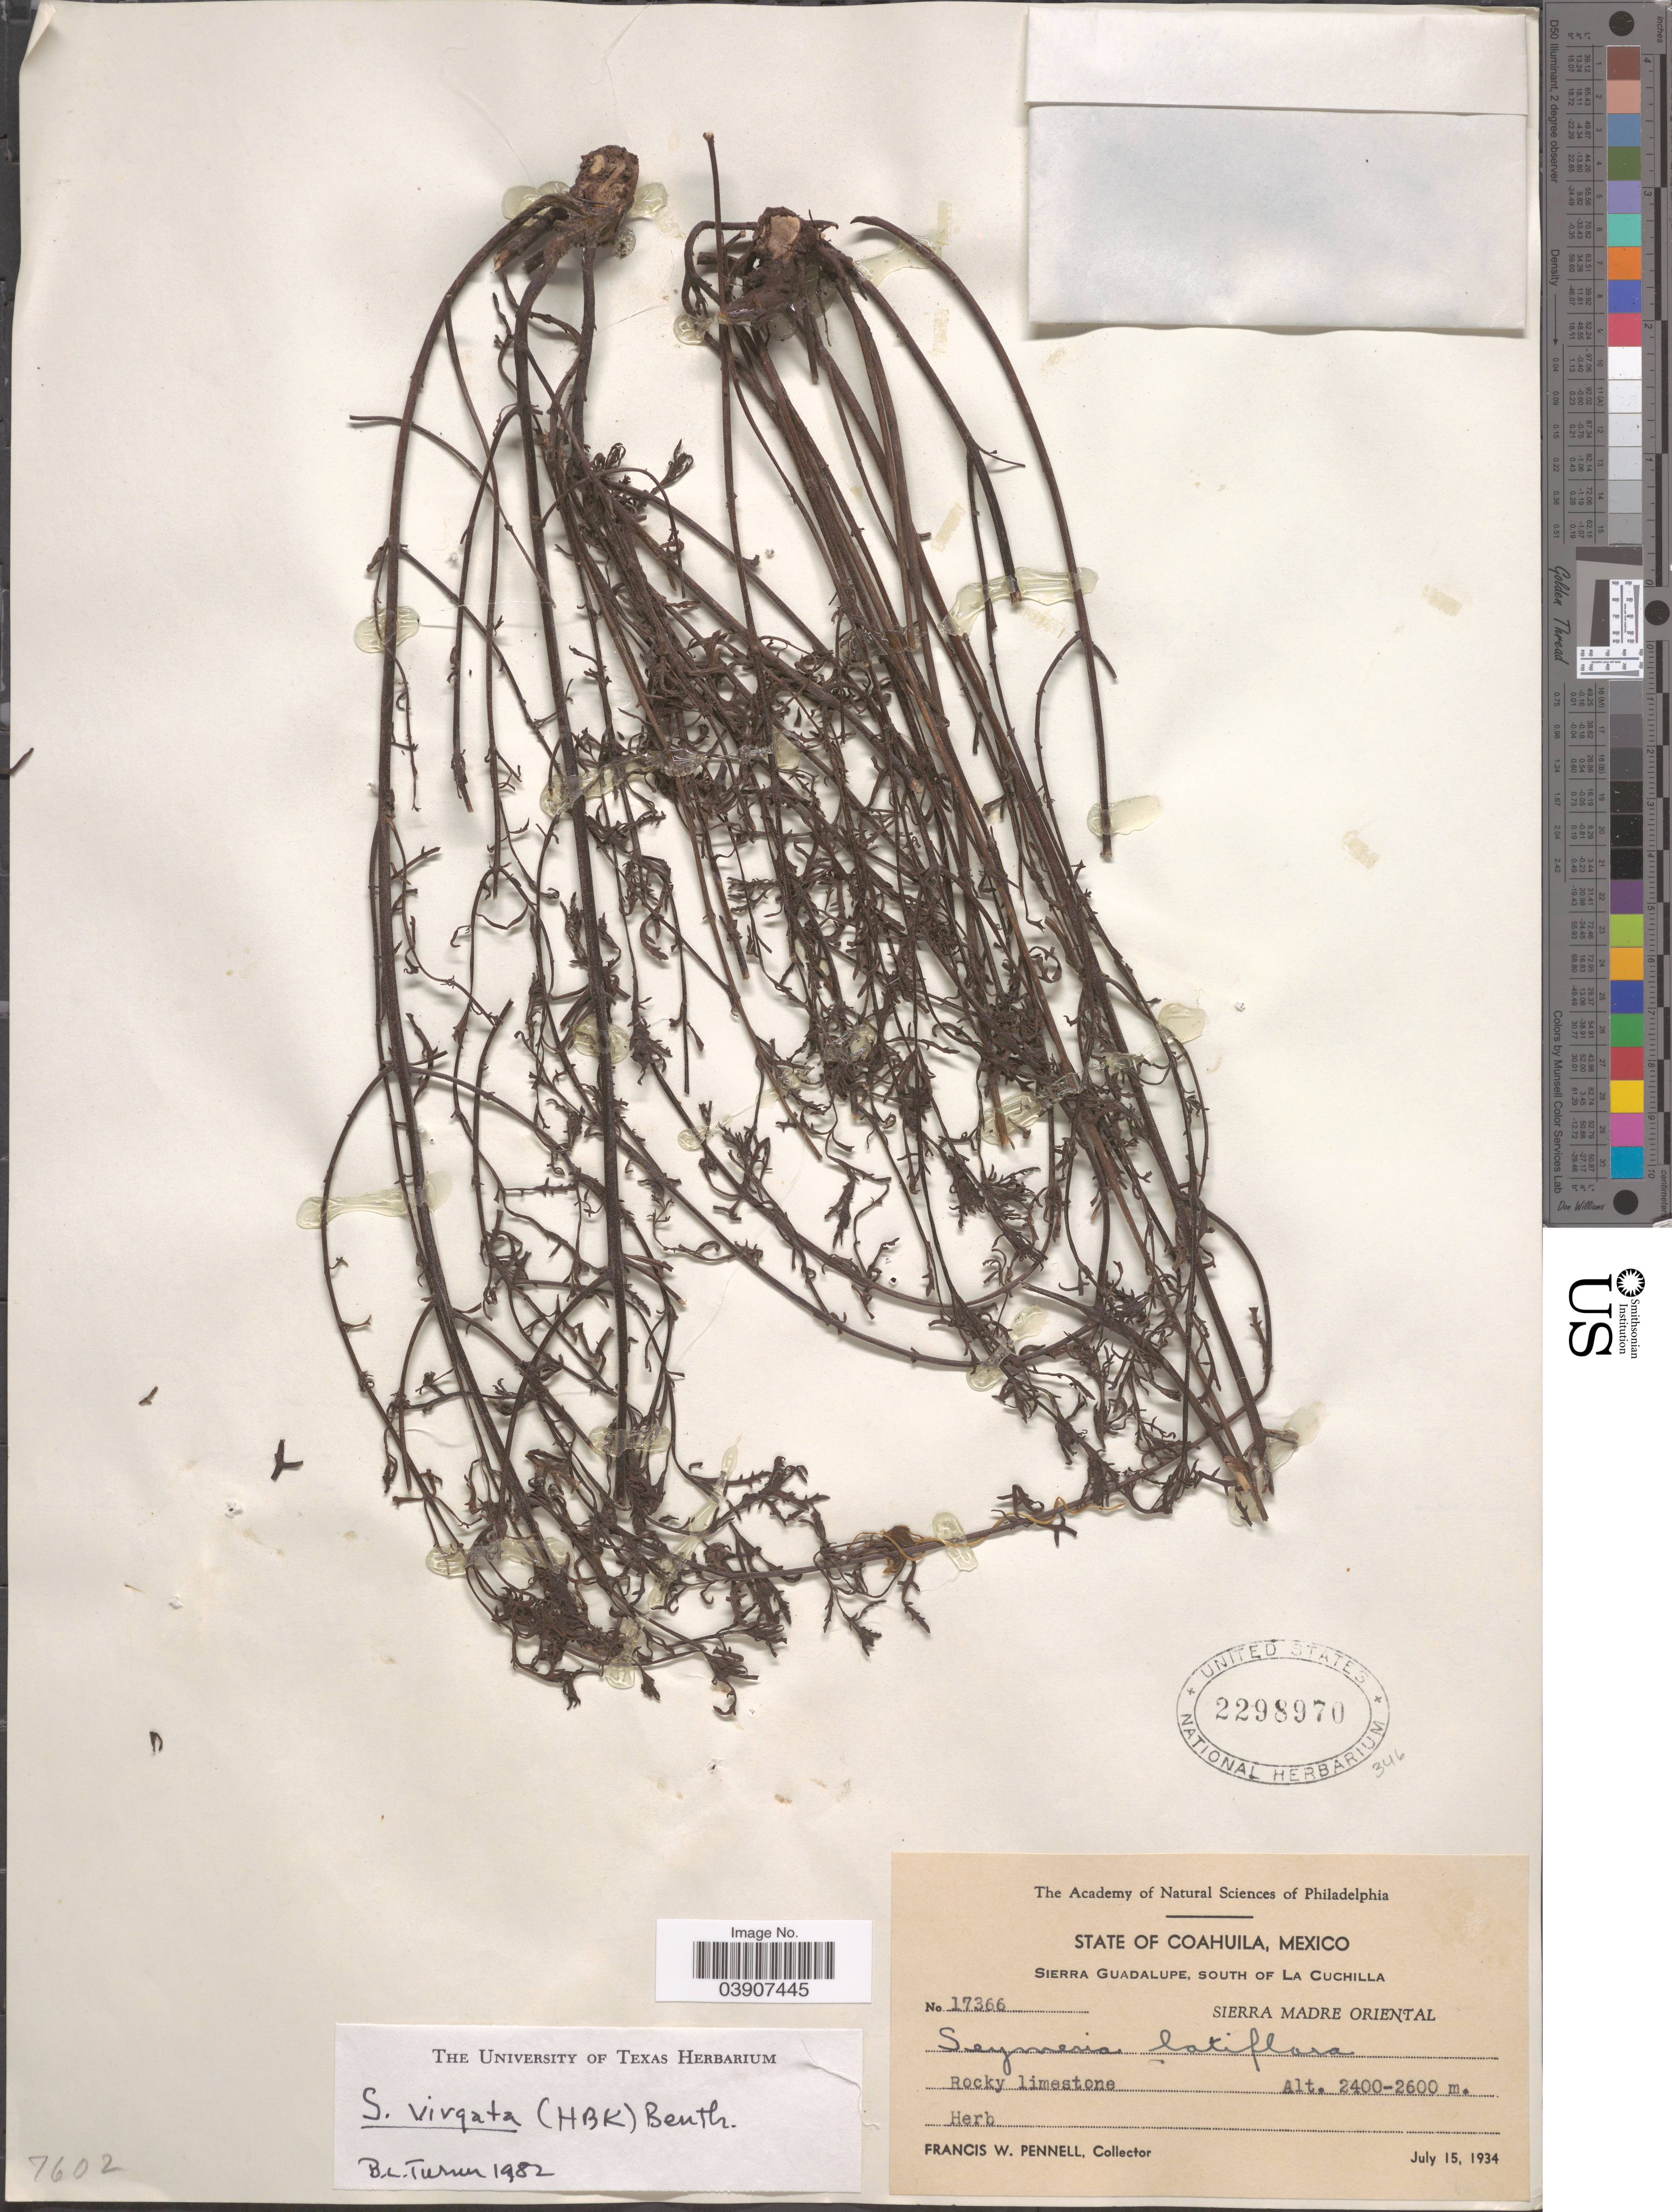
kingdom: Plantae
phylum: Tracheophyta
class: Magnoliopsida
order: Lamiales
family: Orobanchaceae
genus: Seymeria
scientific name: Seymeria virgata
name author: (Kunth) Benth.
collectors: F. W. Pennell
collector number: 17366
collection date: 1934-07-15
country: Mexico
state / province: Coahuila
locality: Sierra Guadalupe, south of La Cuchilla, Sierra Madre Oriental.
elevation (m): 2400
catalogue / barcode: US 2298970